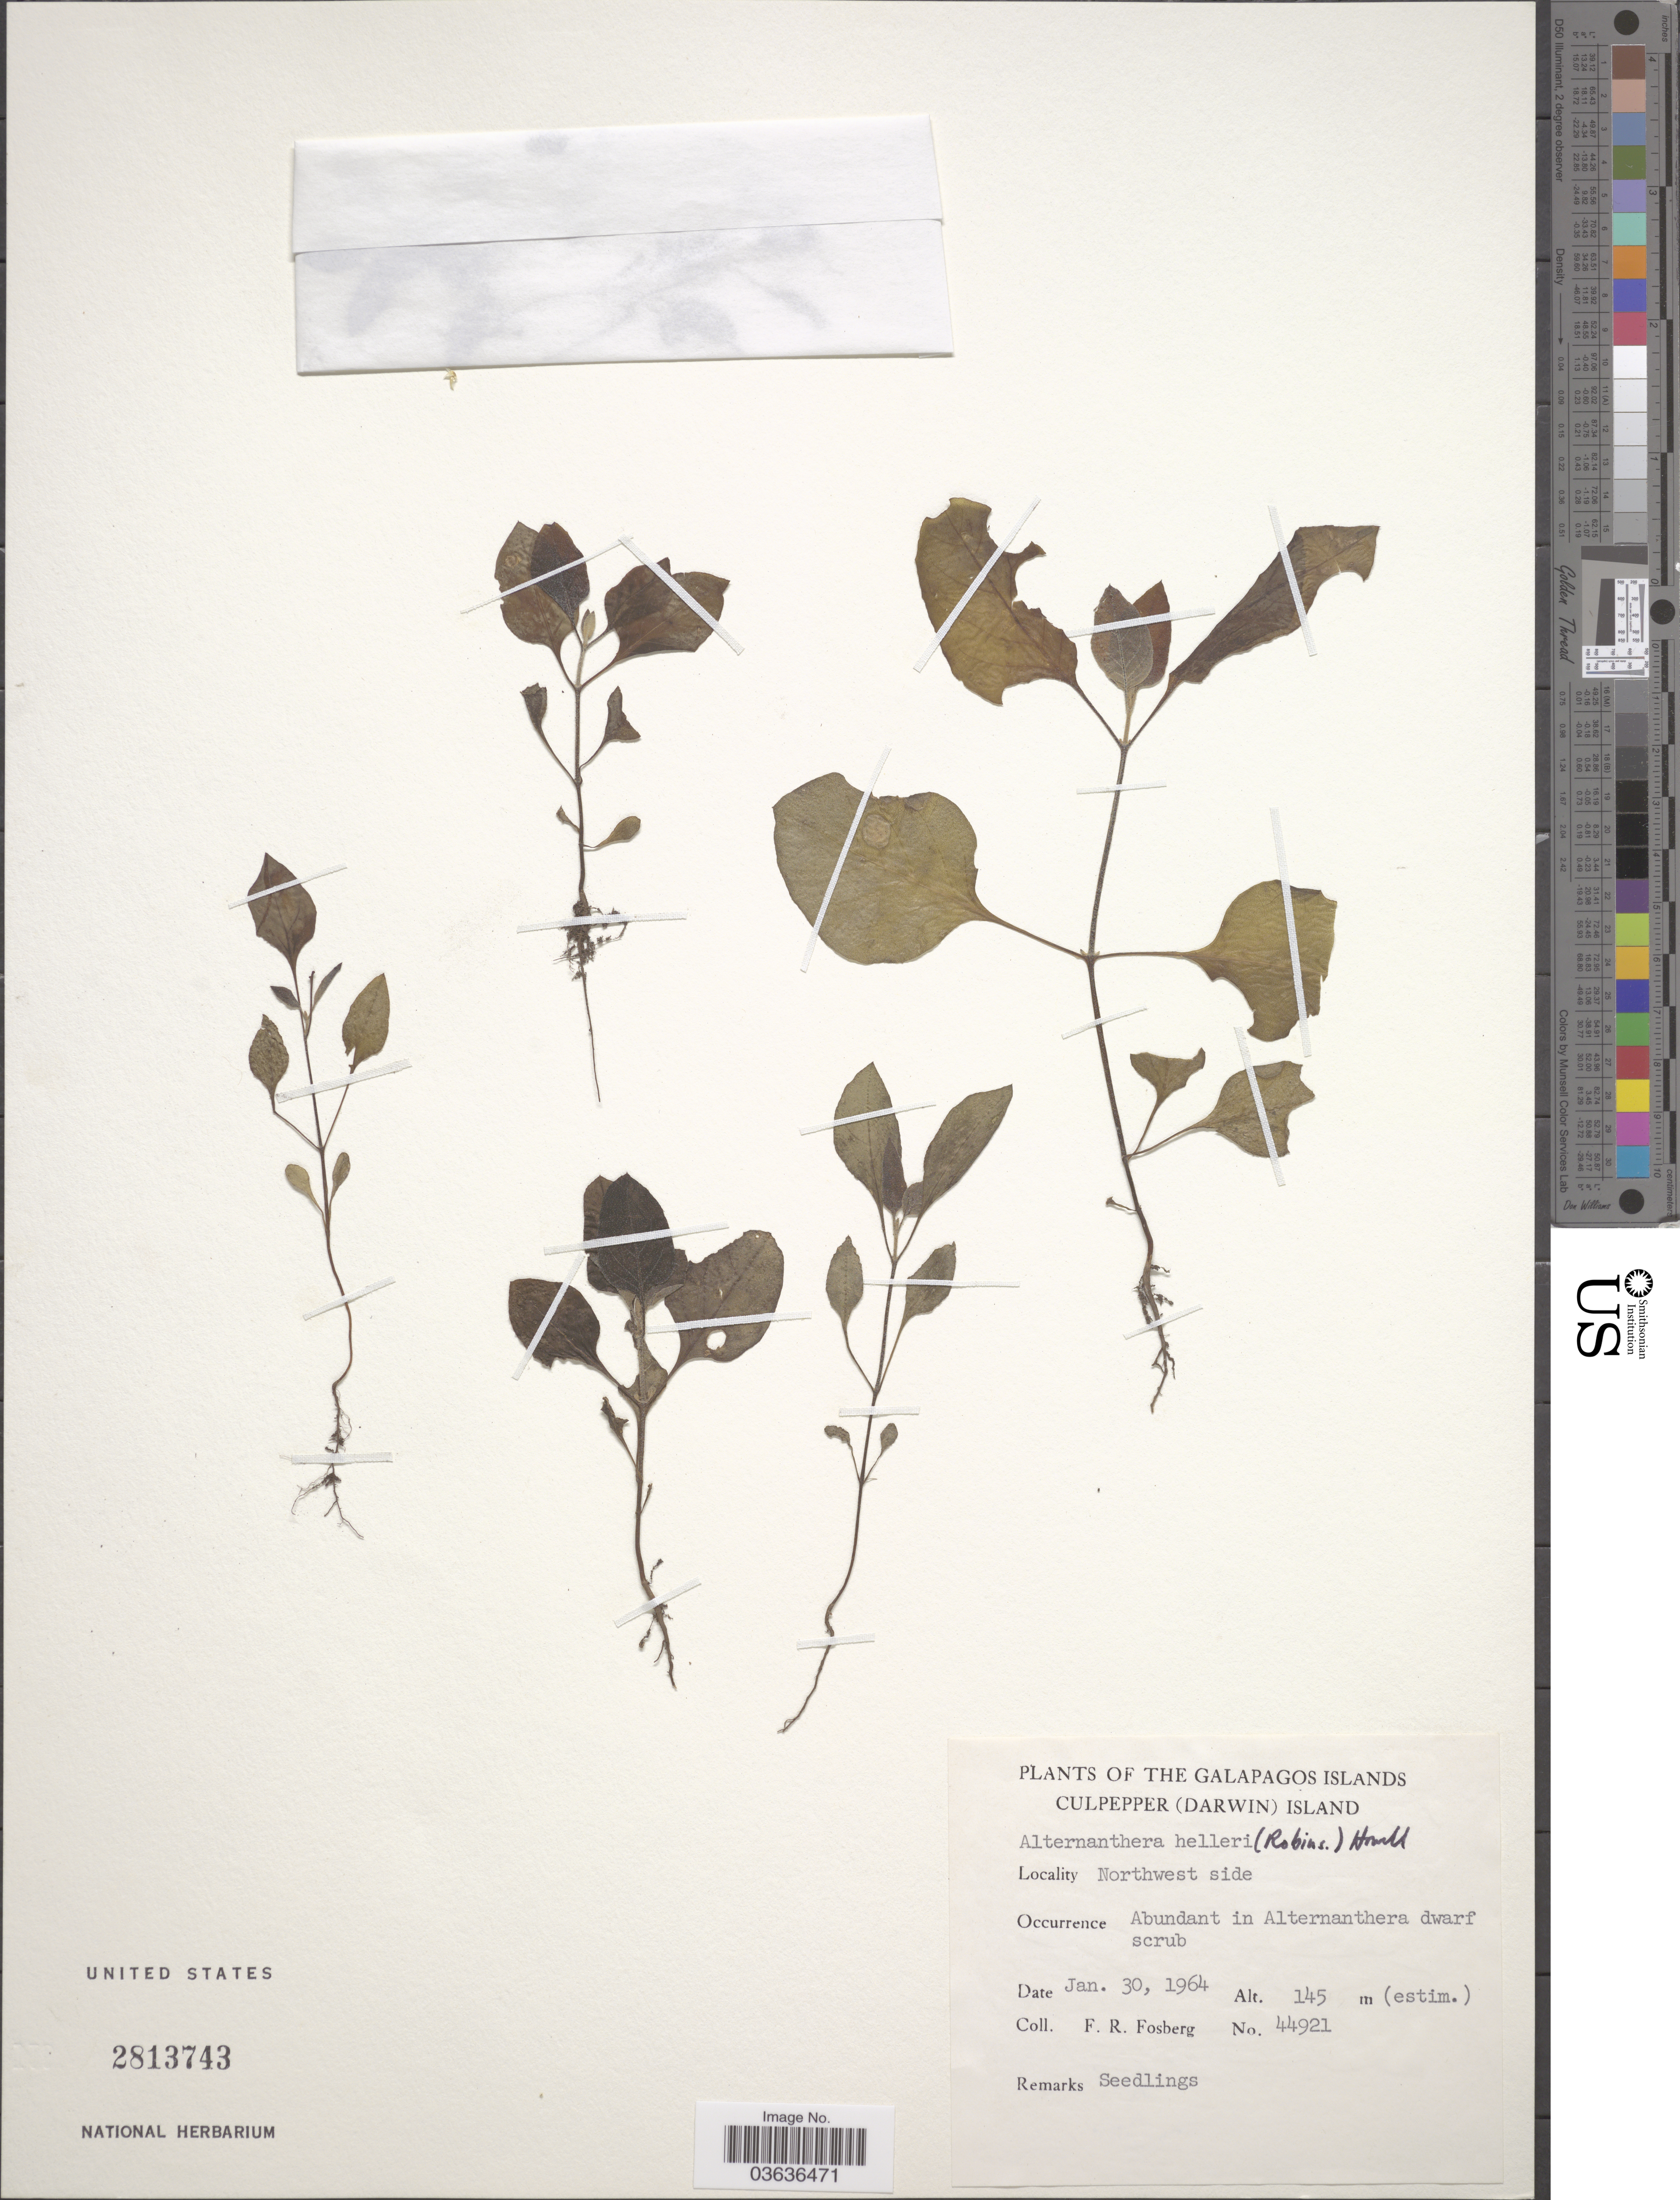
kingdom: Plantae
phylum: Tracheophyta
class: Magnoliopsida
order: Caryophyllales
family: Amaranthaceae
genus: Alternanthera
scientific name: Alternanthera helleri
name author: (B.L. Rob.) J.T. Howell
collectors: F. R. Fosberg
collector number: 44921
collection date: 1964-01-30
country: Ecuador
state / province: Colón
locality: The Galapagos Islands. Culpepper (Darwin) Island. Northwest side.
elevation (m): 145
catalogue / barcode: US 2813743